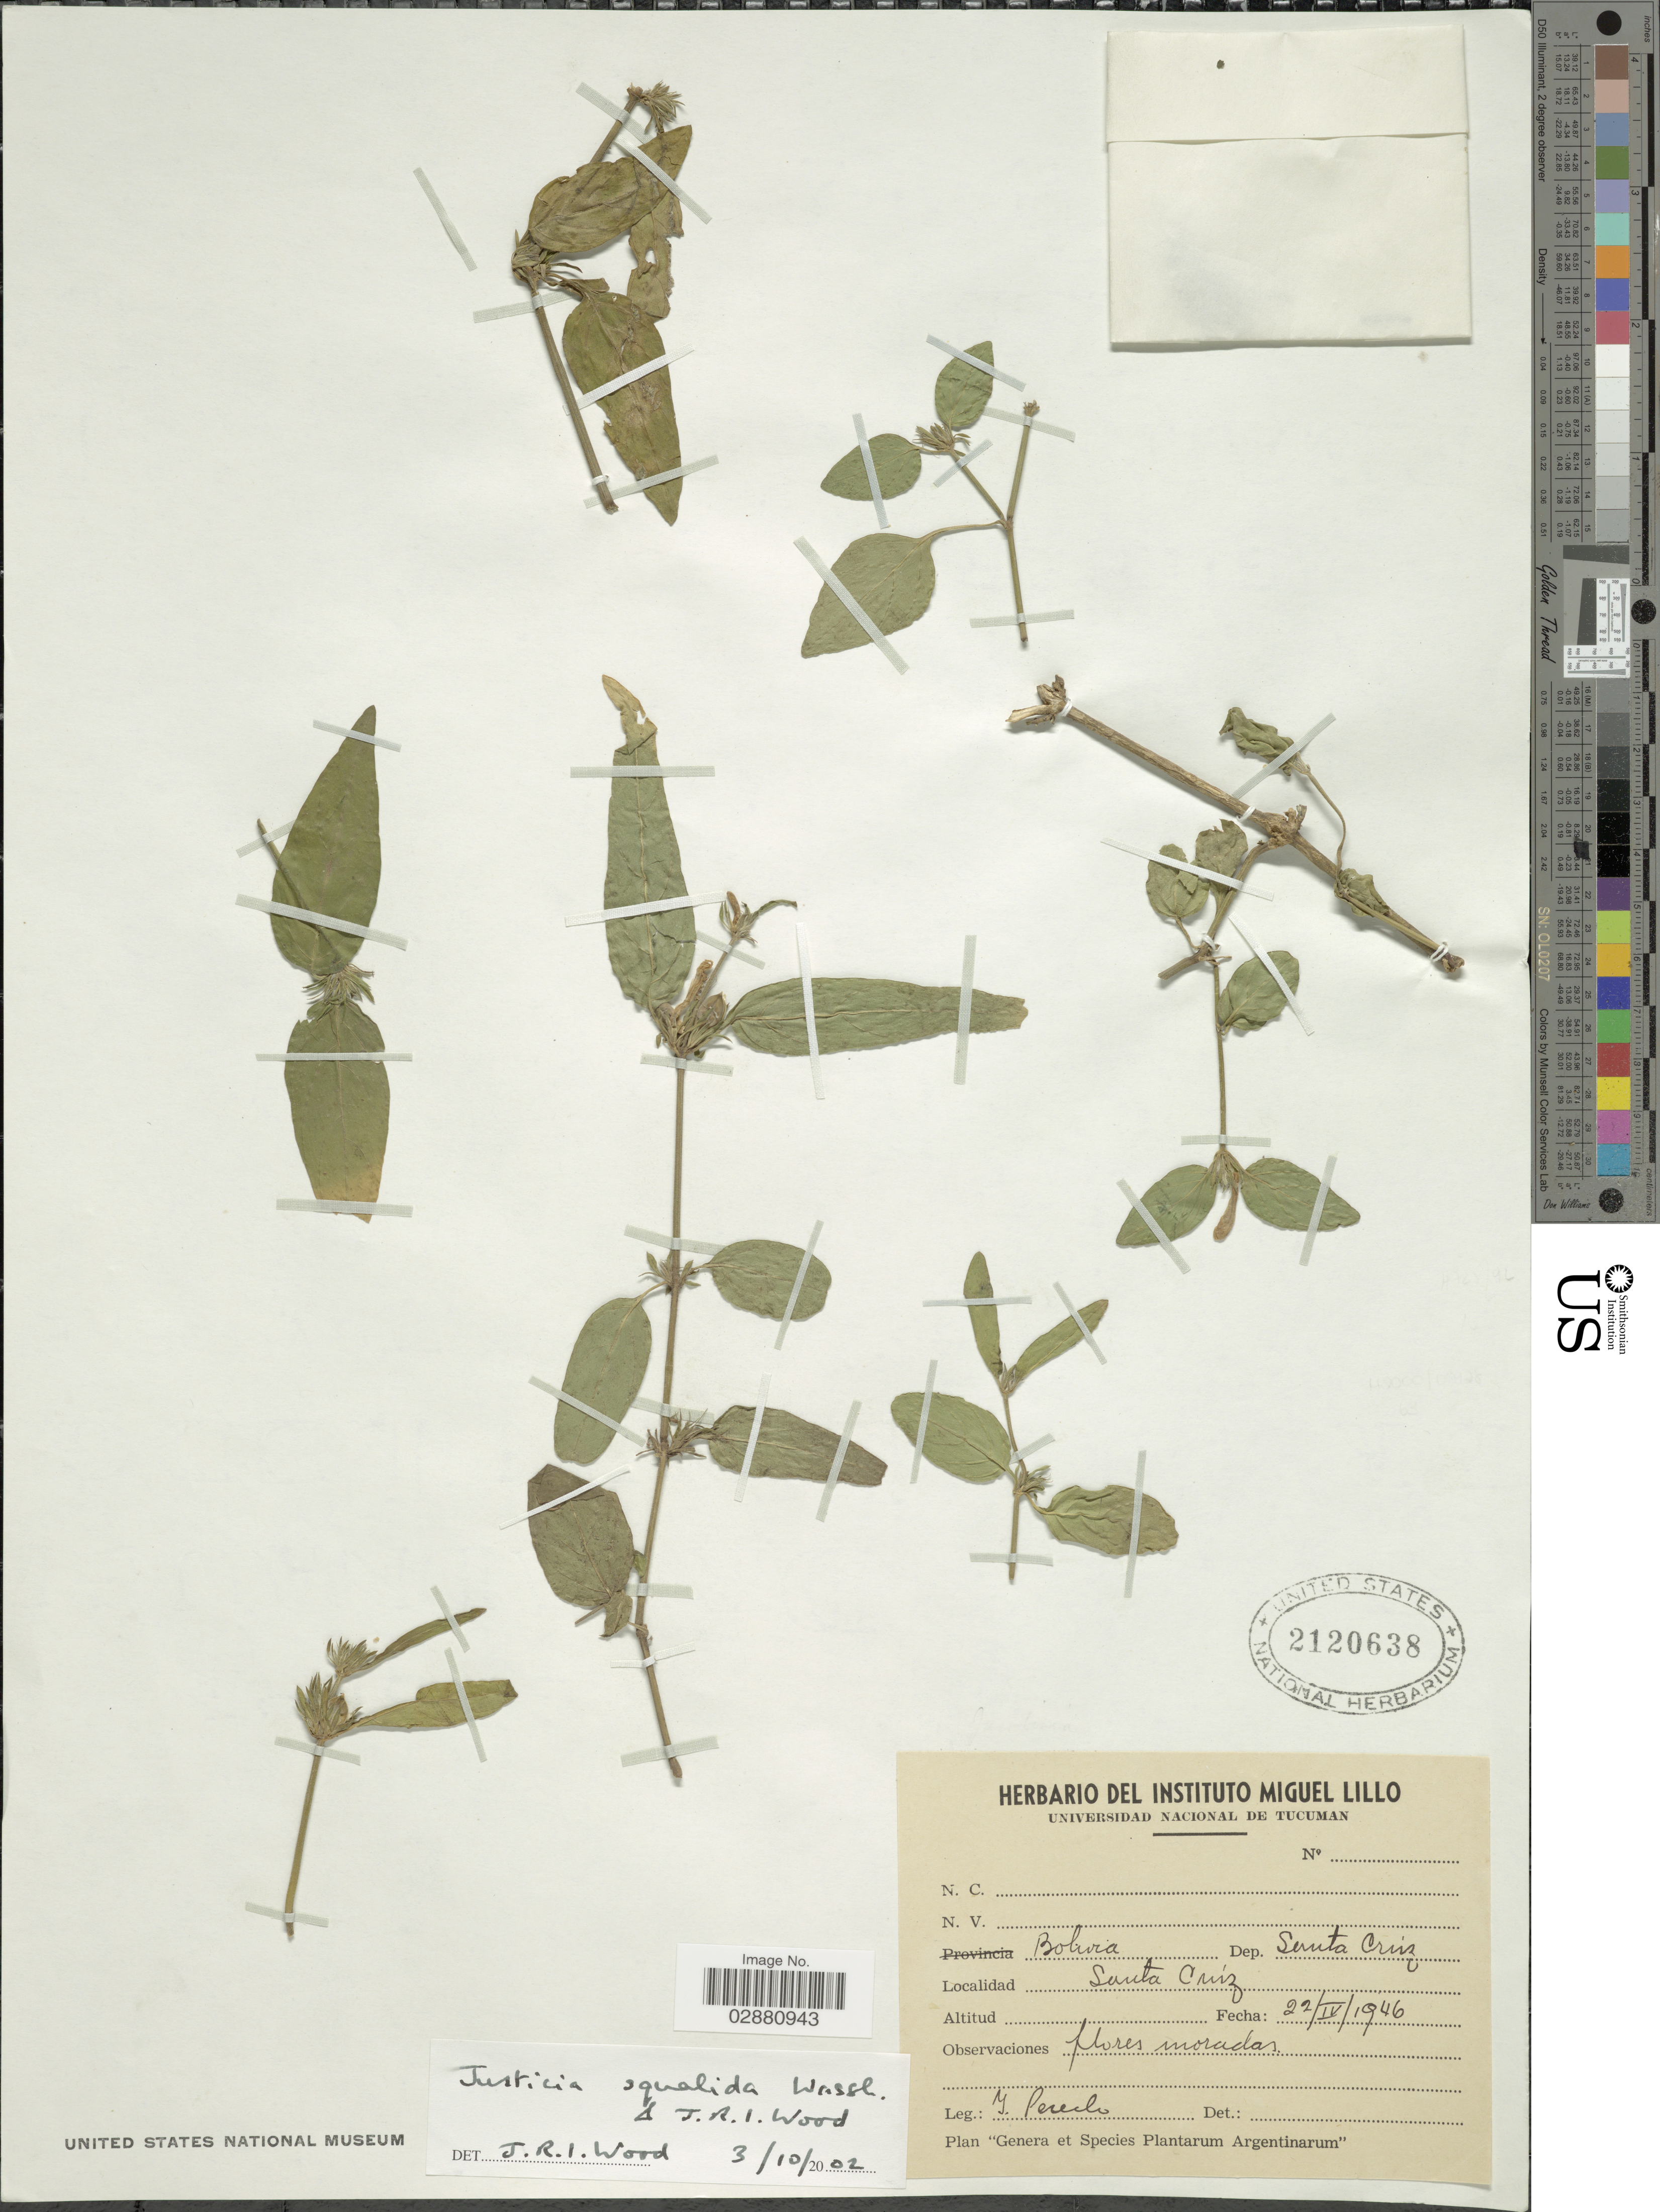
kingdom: Plantae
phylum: Tracheophyta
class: Magnoliopsida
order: Lamiales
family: Acanthaceae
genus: Justicia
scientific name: Justicia squalida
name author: Wassh. & J.R.I. Wood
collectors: Y. Peredo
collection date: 1946-04-22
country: Bolivia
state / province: Santa Cruz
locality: Dep. Santa Cruz. Santa Cruz.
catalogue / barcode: US 2120638